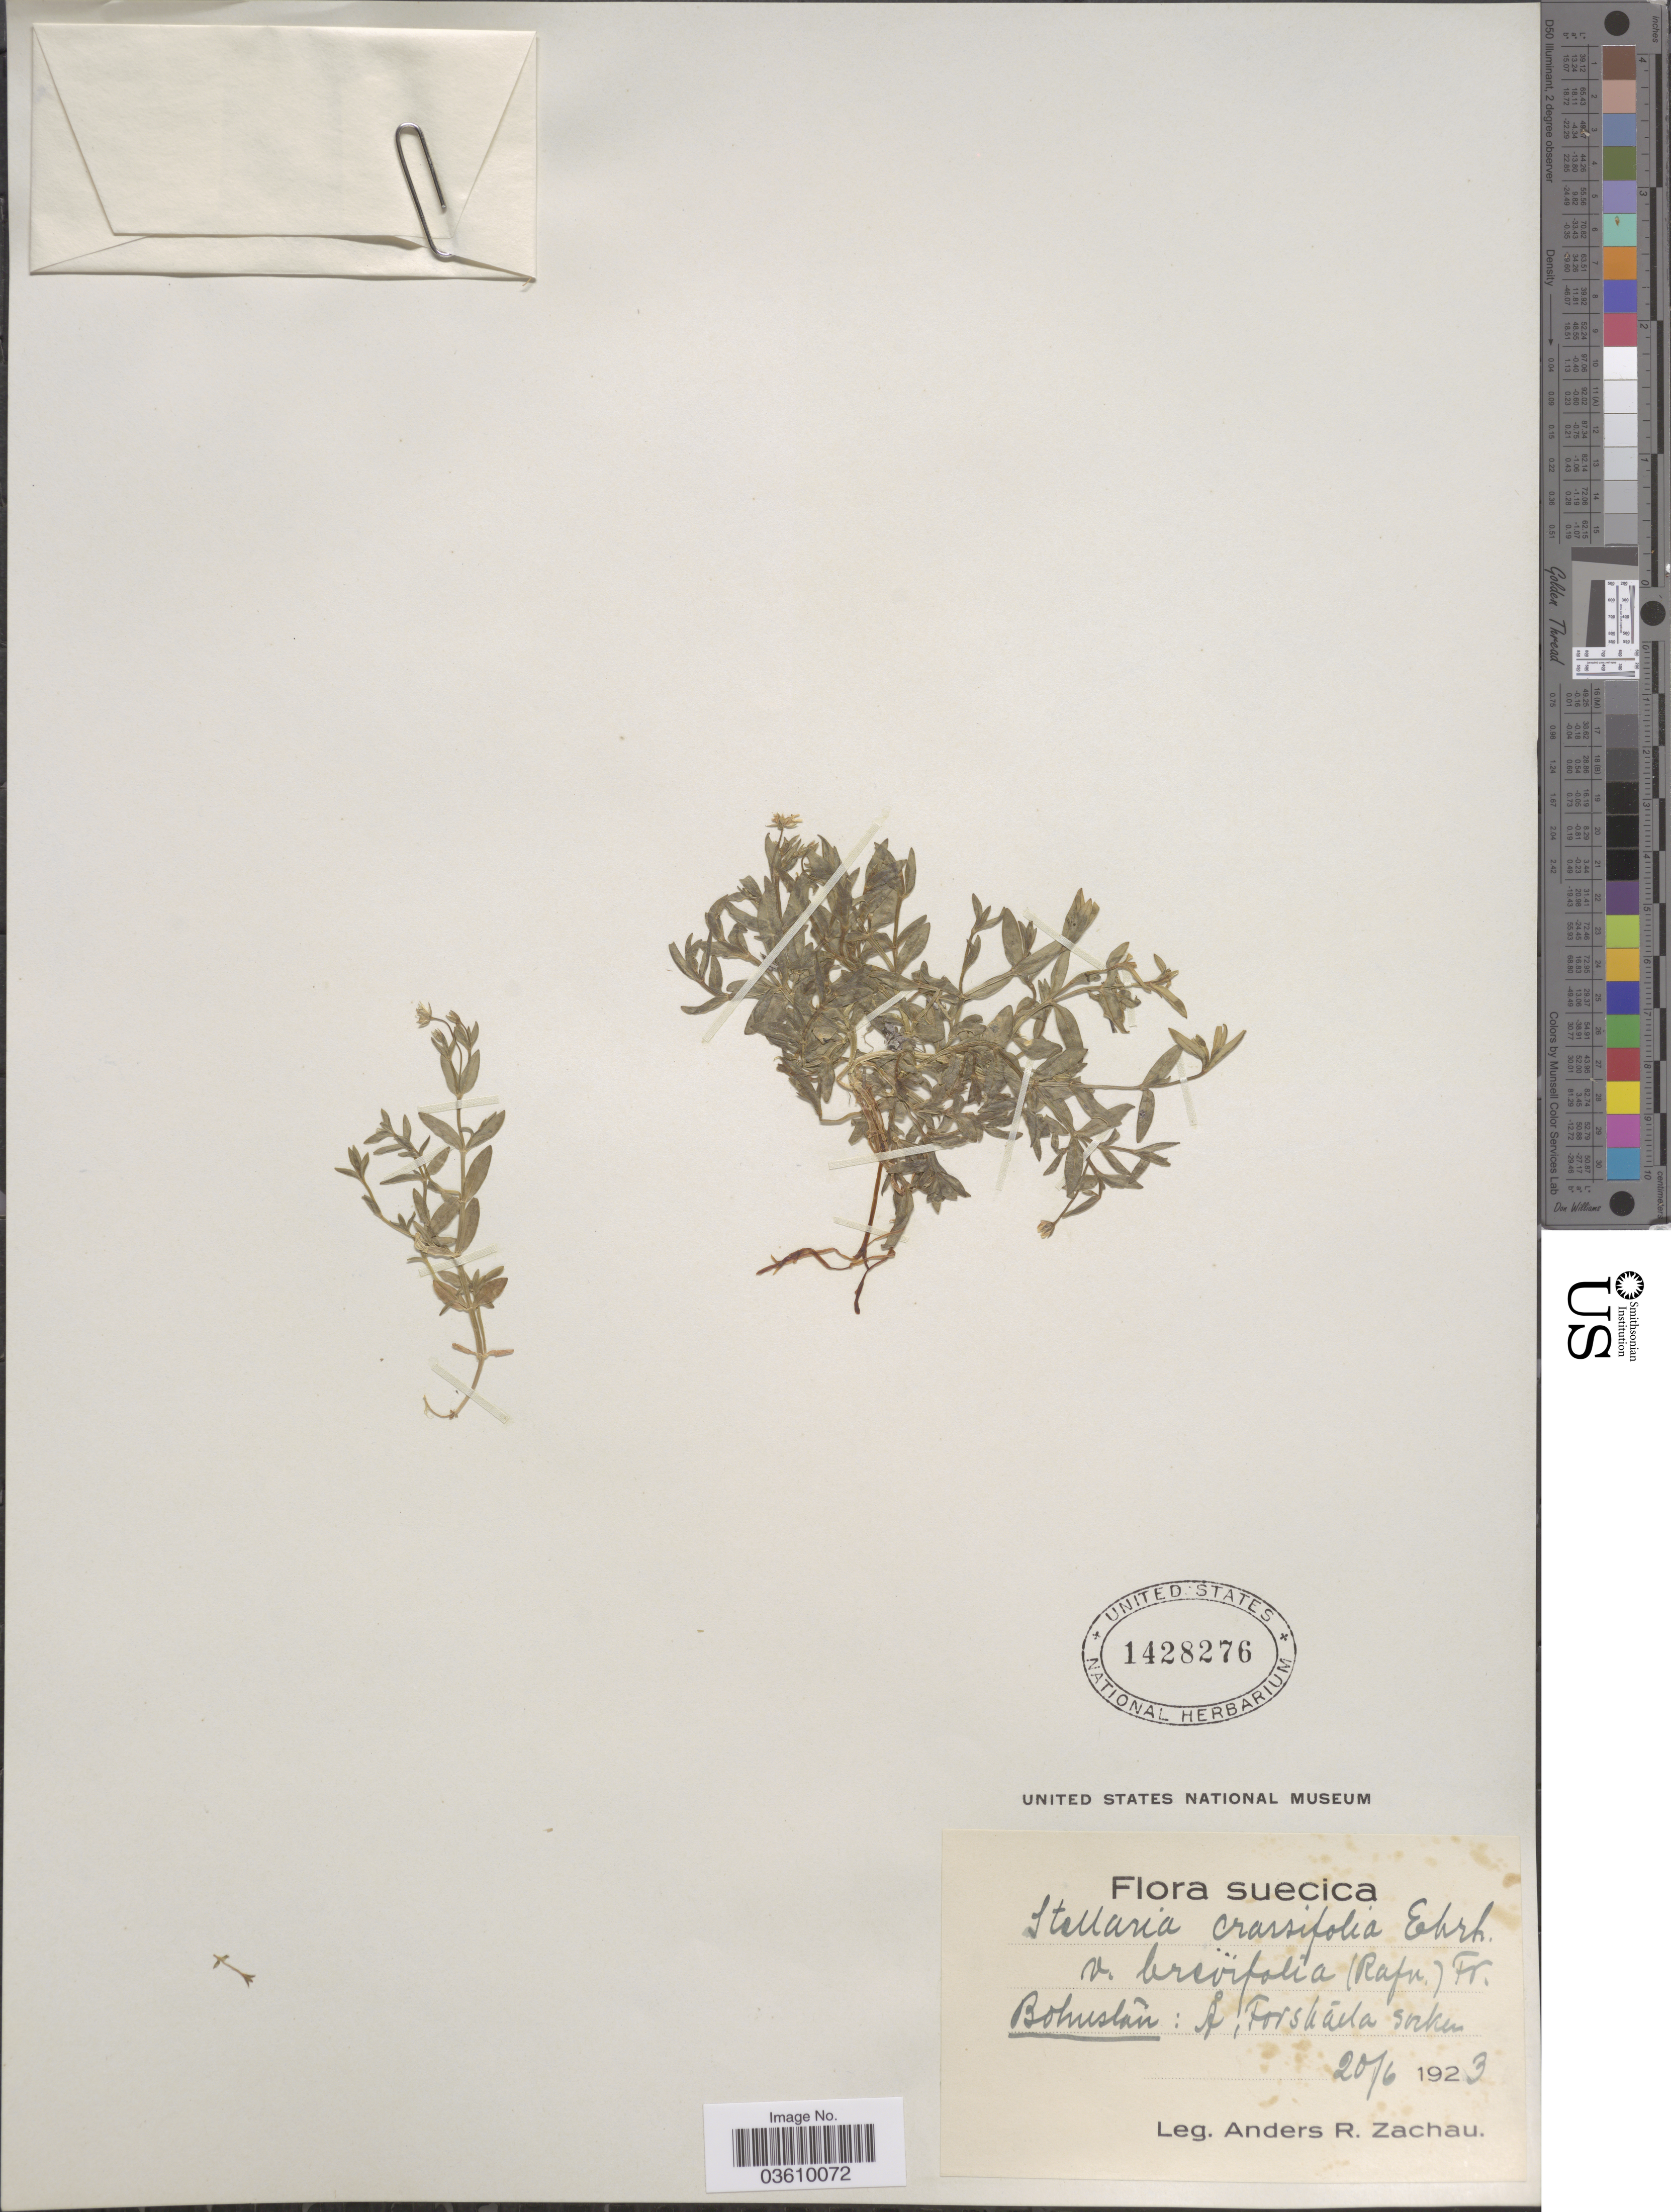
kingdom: Plantae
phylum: Tracheophyta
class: Magnoliopsida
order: Caryophyllales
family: Caryophyllaceae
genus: Stellaria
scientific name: Stellaria crassifolia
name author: Ehrh.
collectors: A. Zachau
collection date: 1923-06-20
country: Sweden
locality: Suecica. Bohuslan: Å, Forshada [interpreted] socken.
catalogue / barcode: US 1428276